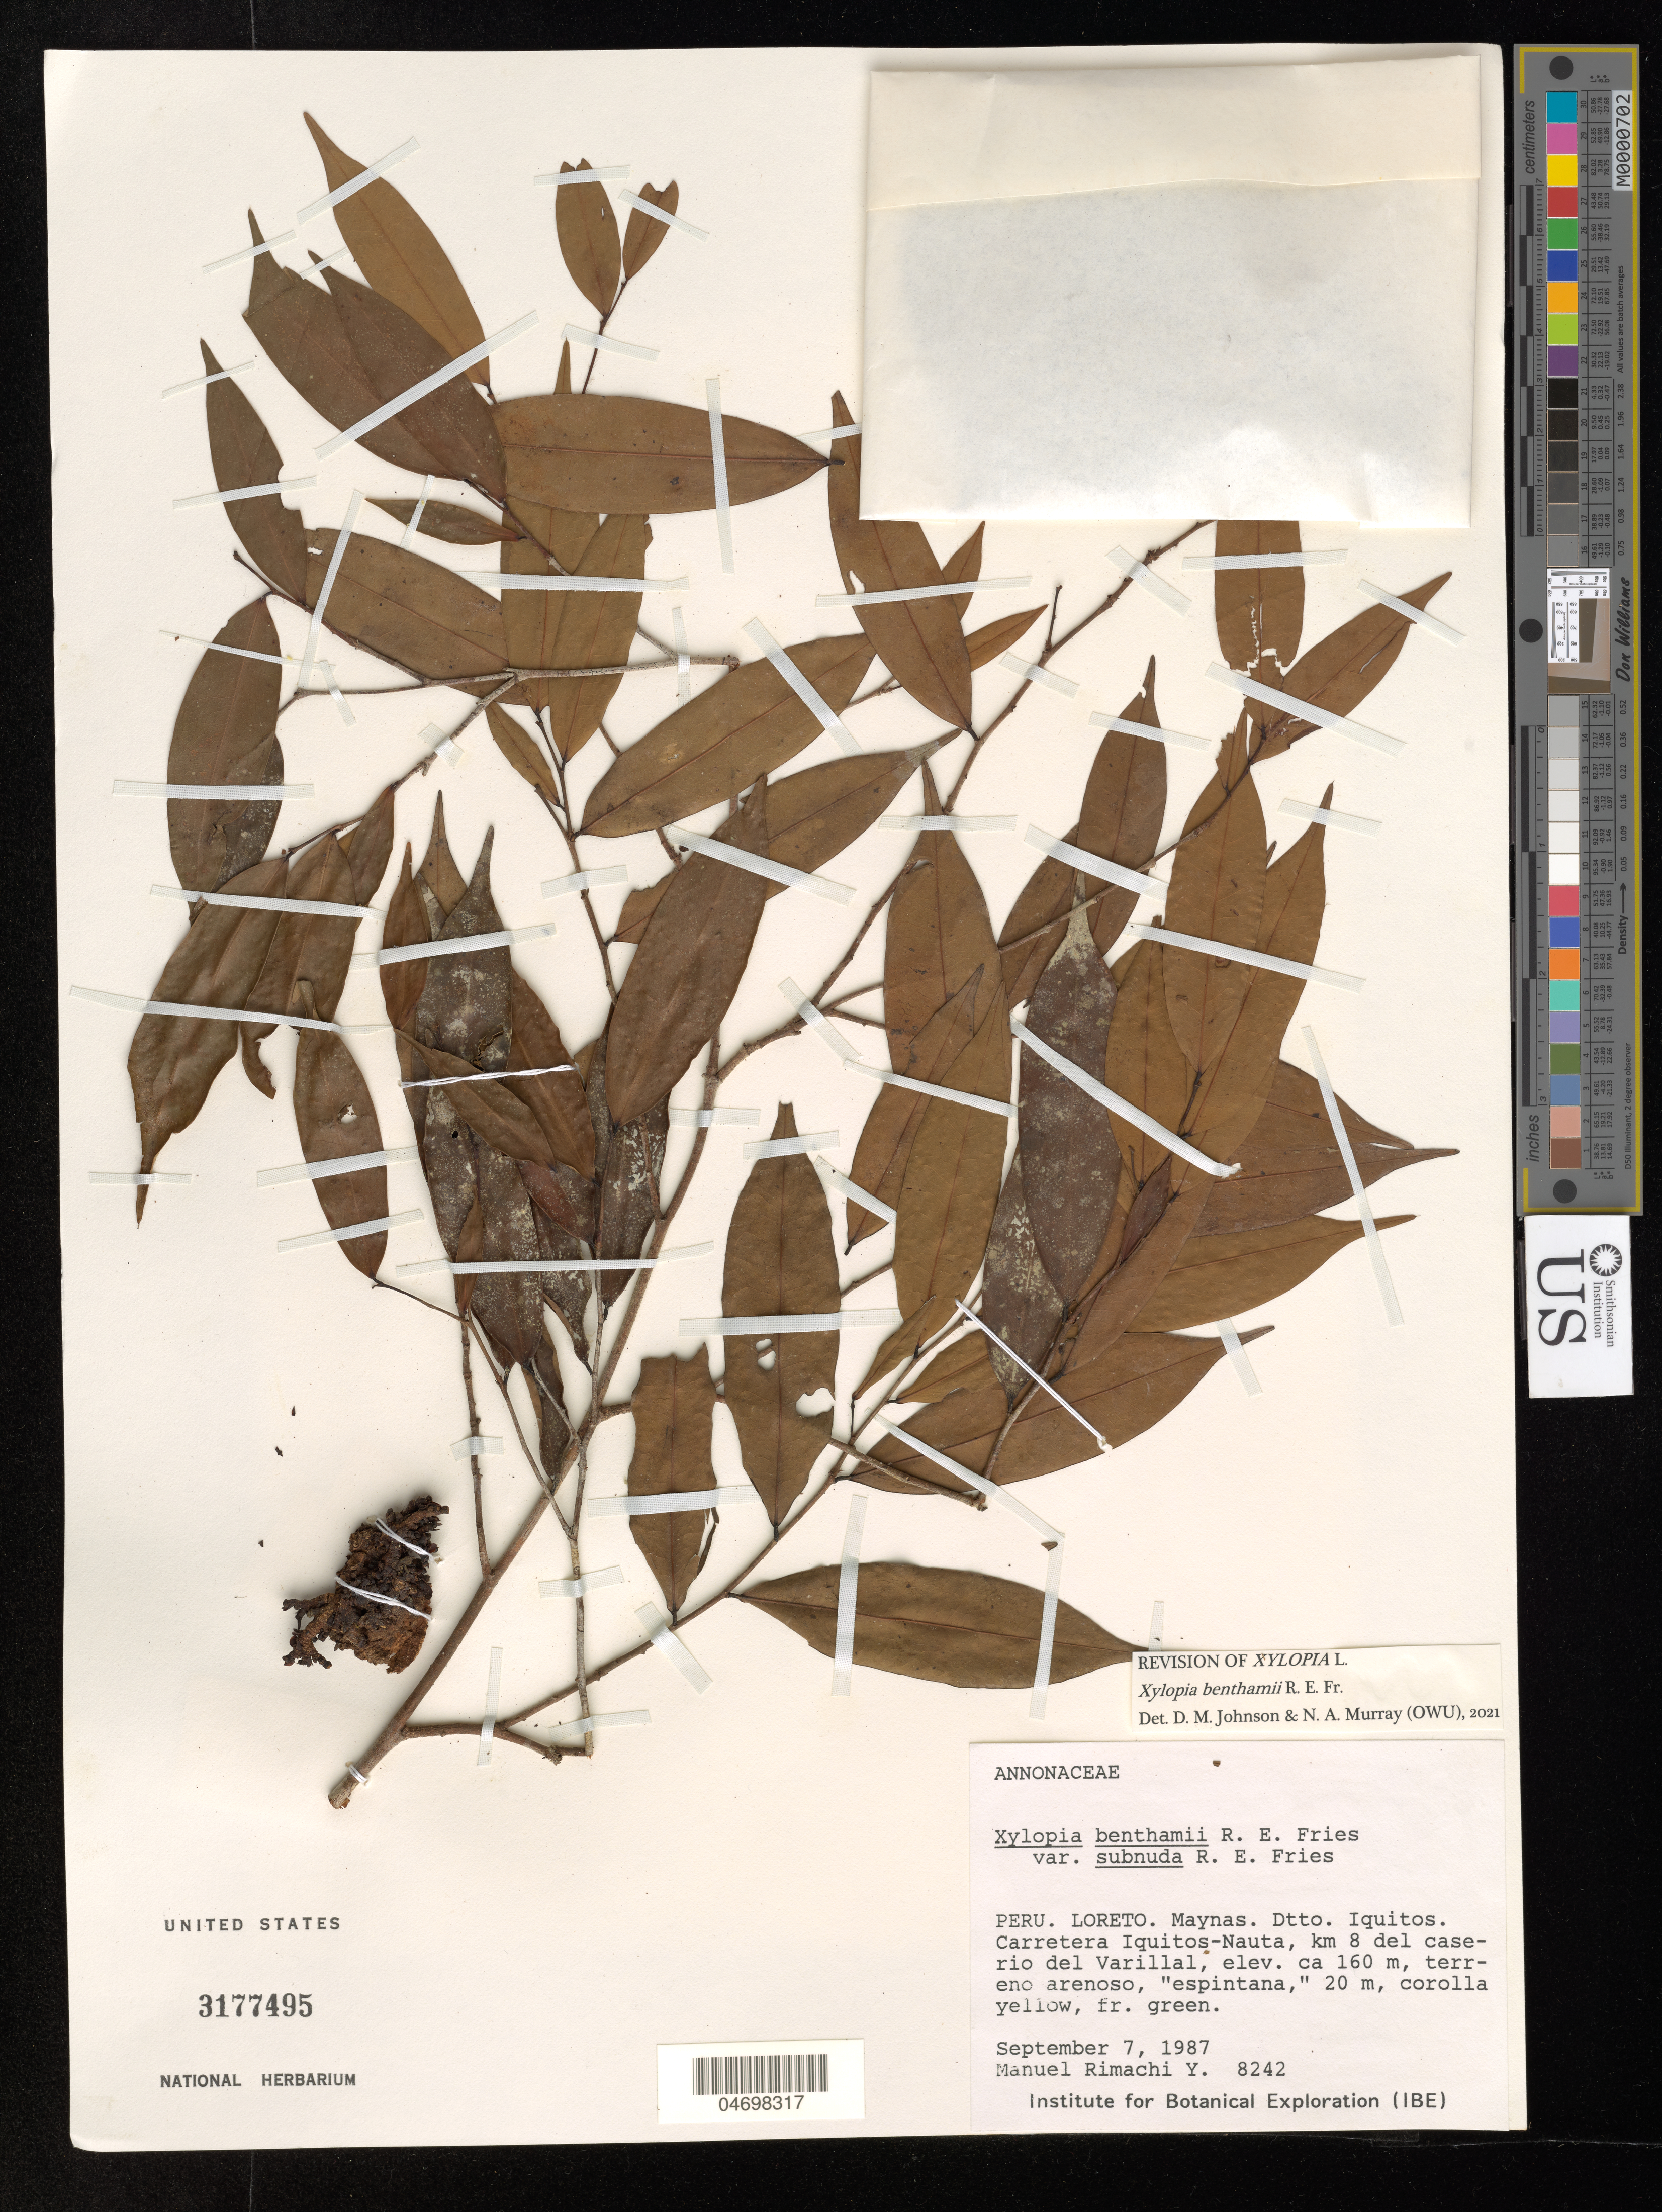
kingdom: Plantae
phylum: Tracheophyta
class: Magnoliopsida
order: Magnoliales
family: Annonaceae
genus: Xylopia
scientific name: Xylopia brasiliensis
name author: Spreng.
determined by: Johnson, D. M.; Murray, N. A.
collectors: M. Rimachi Y.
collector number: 8242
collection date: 1987-09-07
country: Peru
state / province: Loreto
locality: Maynas. Dtto. Iquitos. Carretera Iquitos-Nauta, km 8 del caserio del Varillal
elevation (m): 160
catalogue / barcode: US 3177495